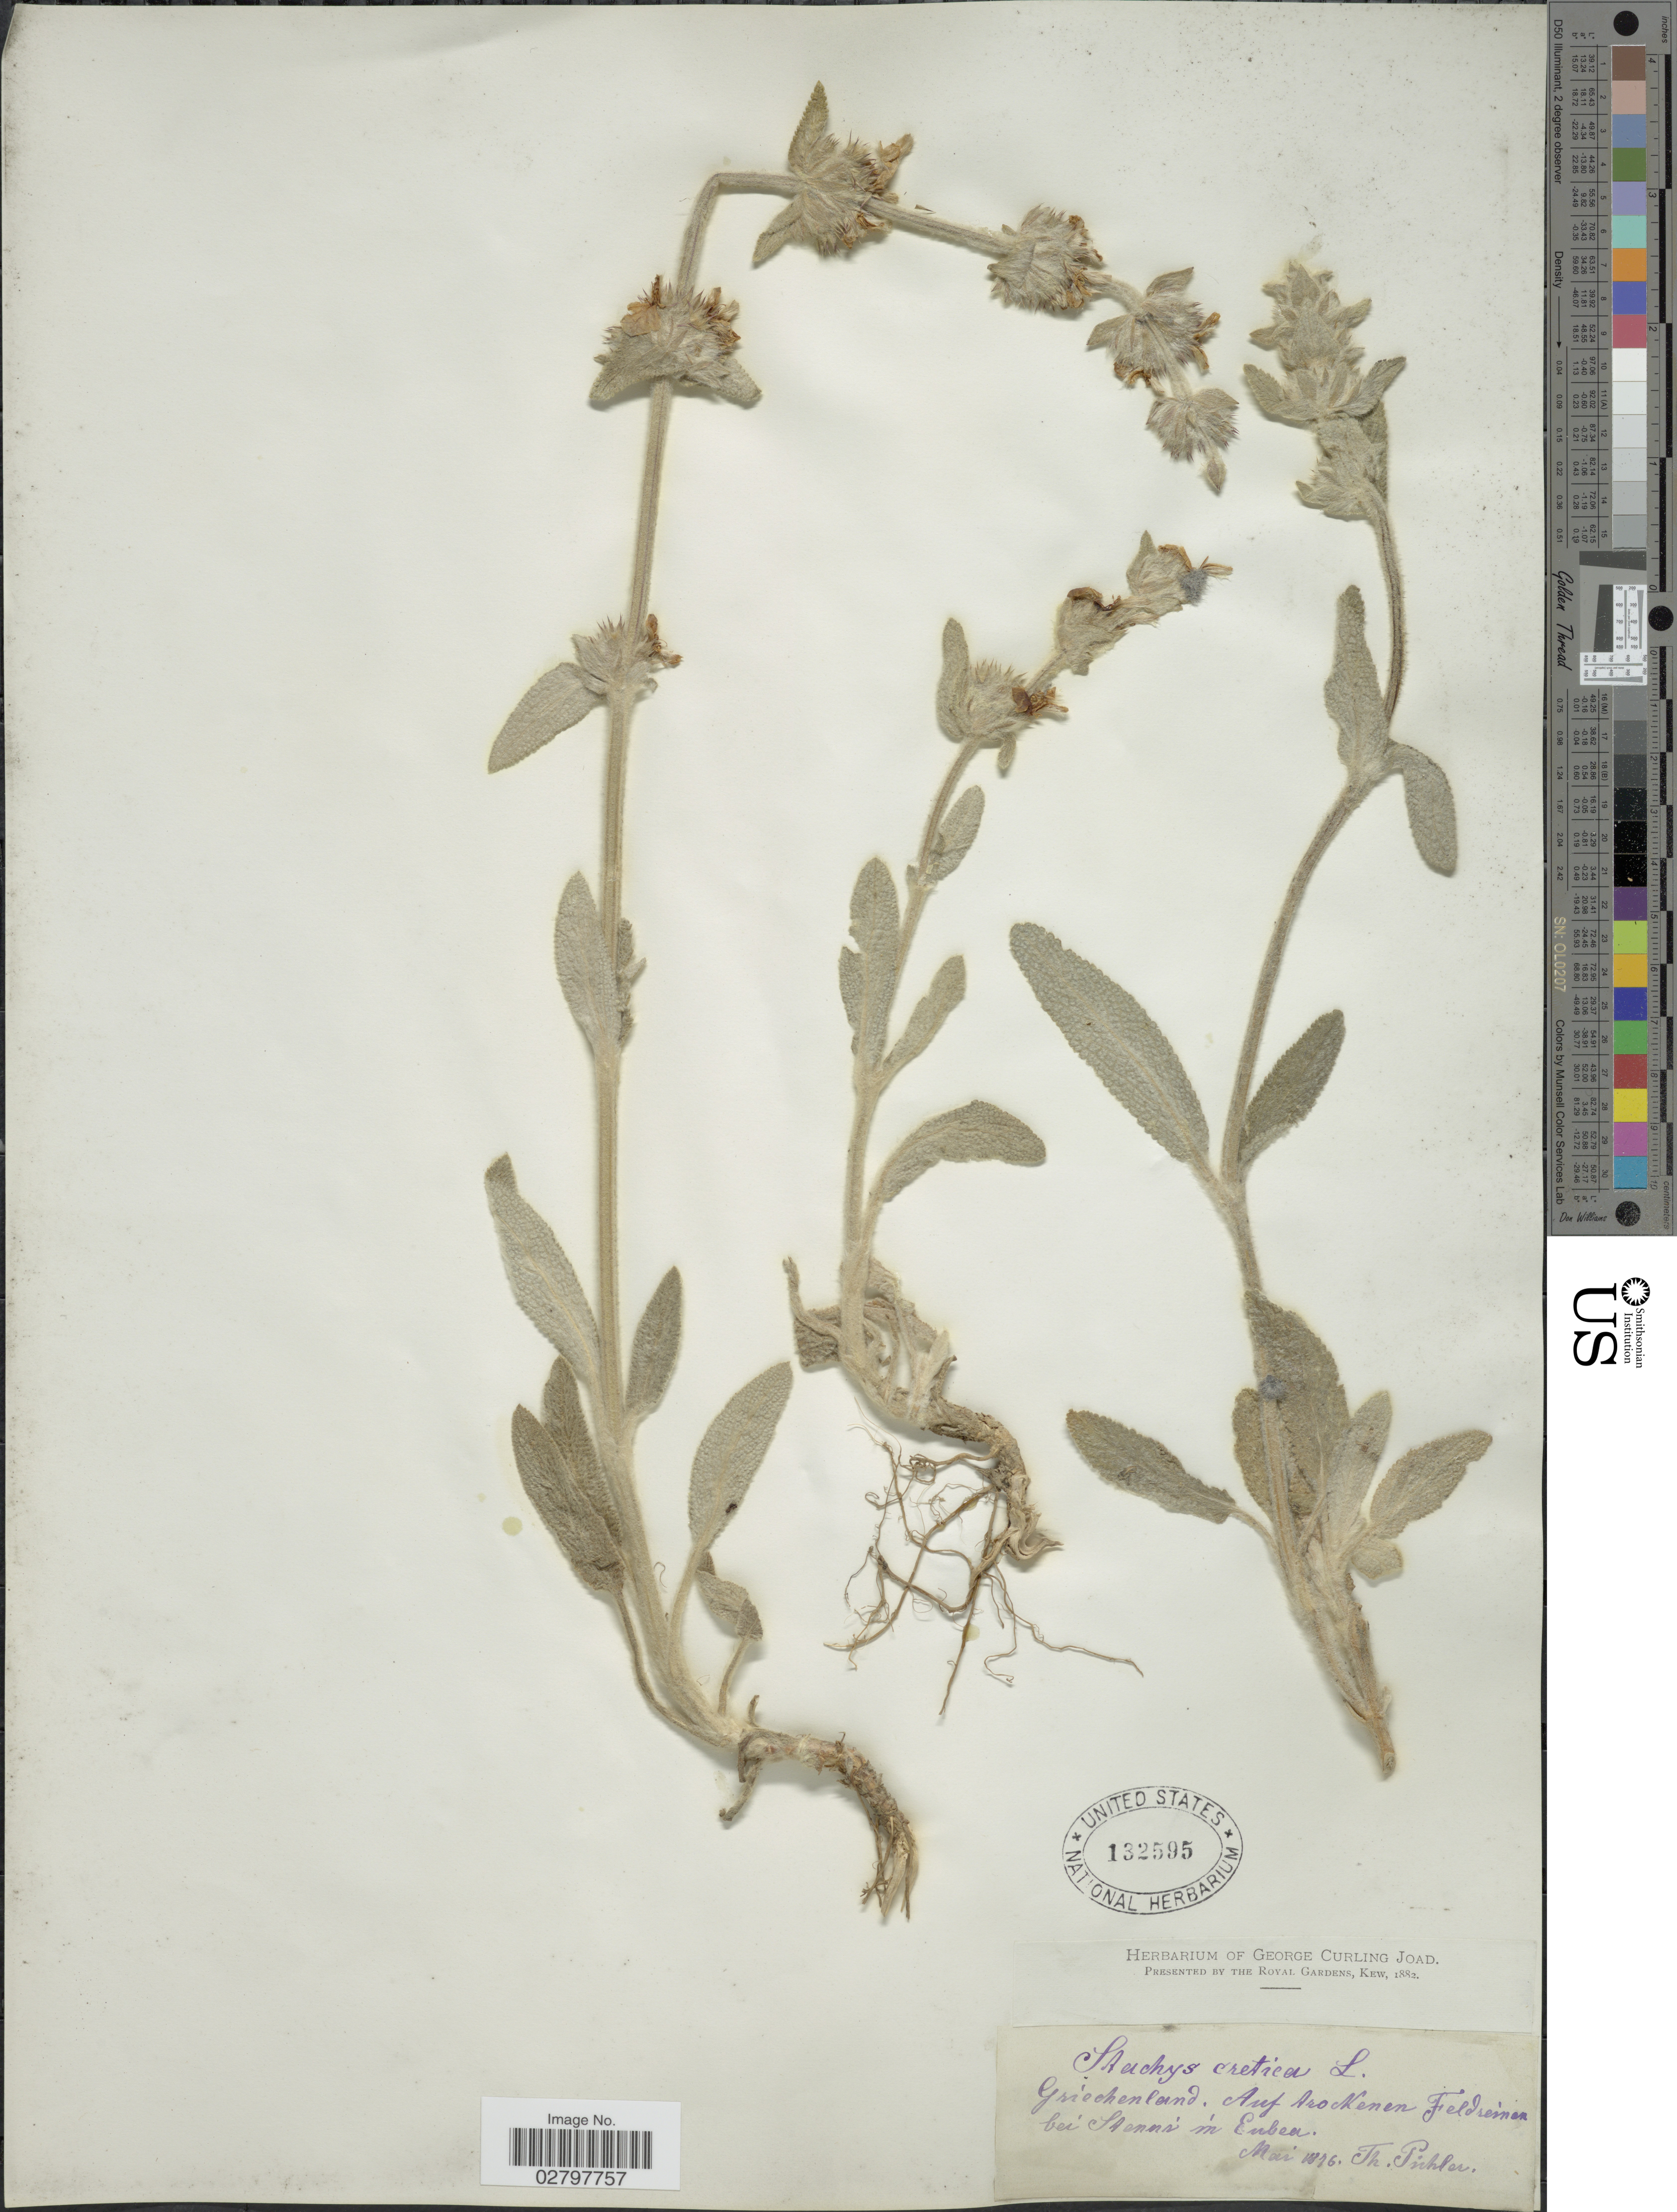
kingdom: Plantae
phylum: Tracheophyta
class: Magnoliopsida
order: Lamiales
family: Lamiaceae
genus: Stachys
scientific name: Stachys cretica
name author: L.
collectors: T. Pichler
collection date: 1876-05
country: Greece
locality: Griechenland. Auf trokenen Feldreinen bei Stenni in Eubea.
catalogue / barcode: US 132595